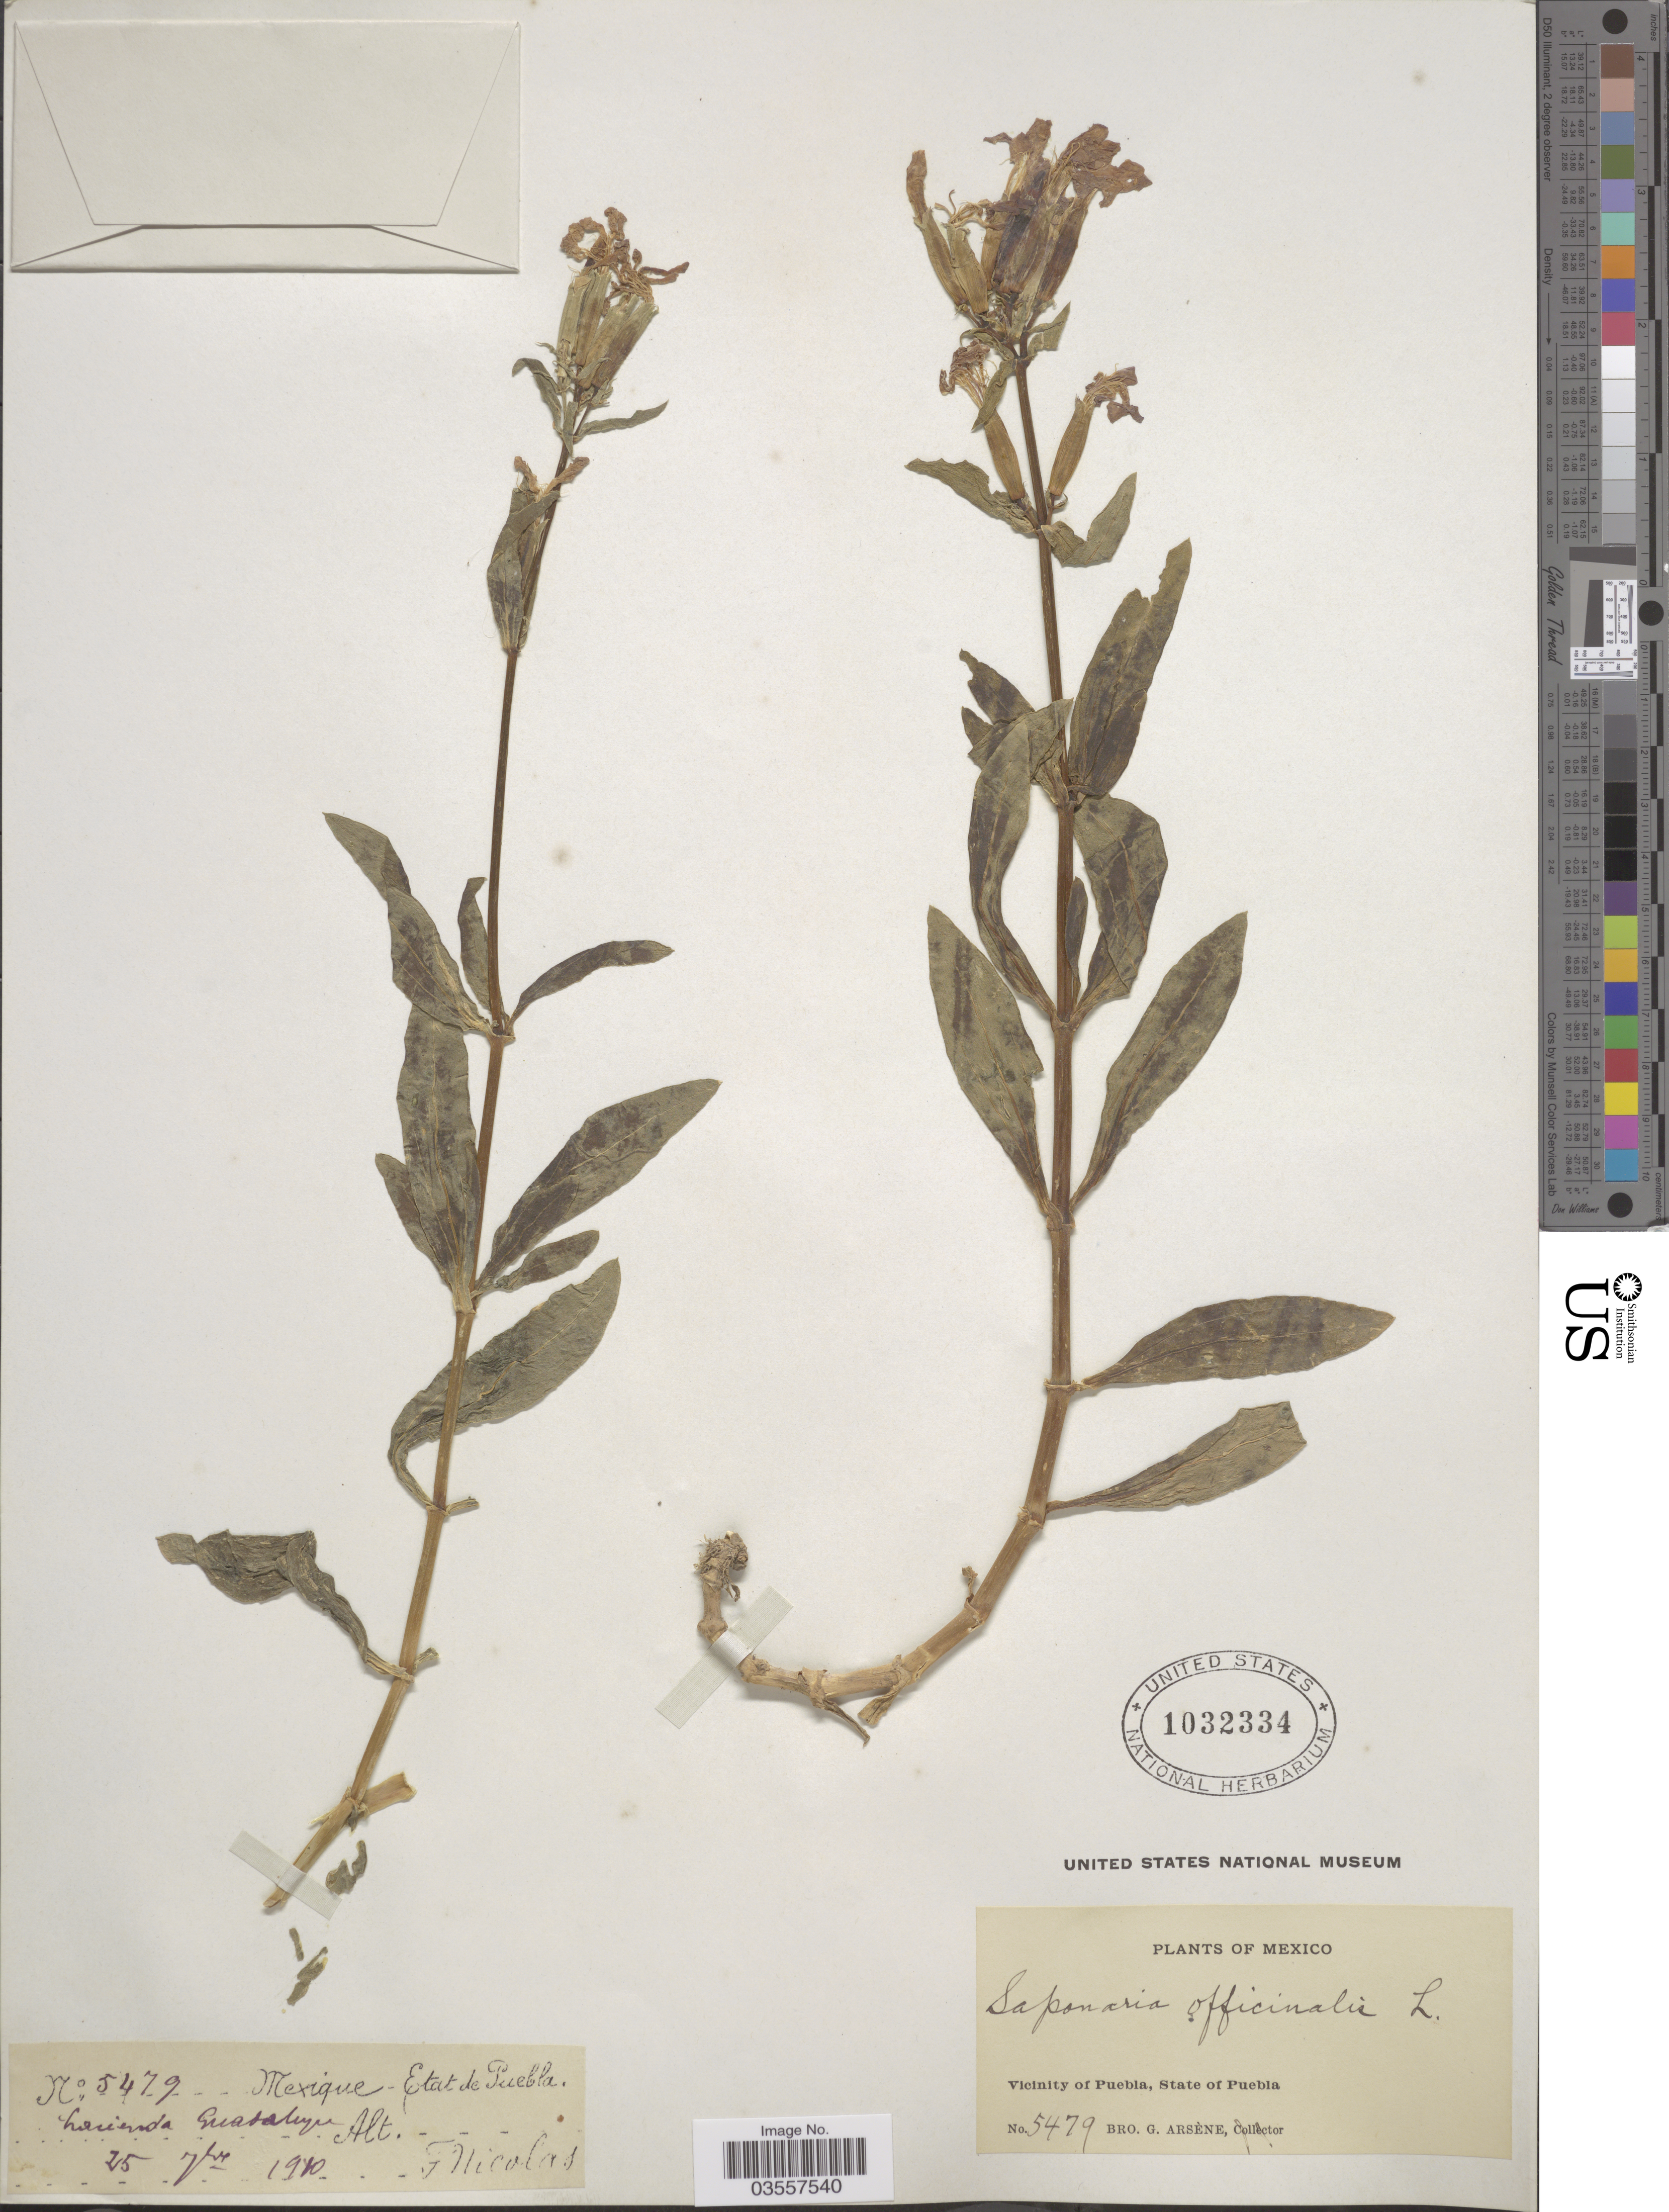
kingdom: Plantae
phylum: Tracheophyta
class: Magnoliopsida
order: Caryophyllales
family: Caryophyllaceae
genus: Saponaria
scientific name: Saponaria officinalis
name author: L.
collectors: Bro. G. Arsène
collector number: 5479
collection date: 1940-09-25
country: Mexico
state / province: Puebla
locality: Hacienda Guadalupe. Vicinity of Puebla.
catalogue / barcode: US 1032334